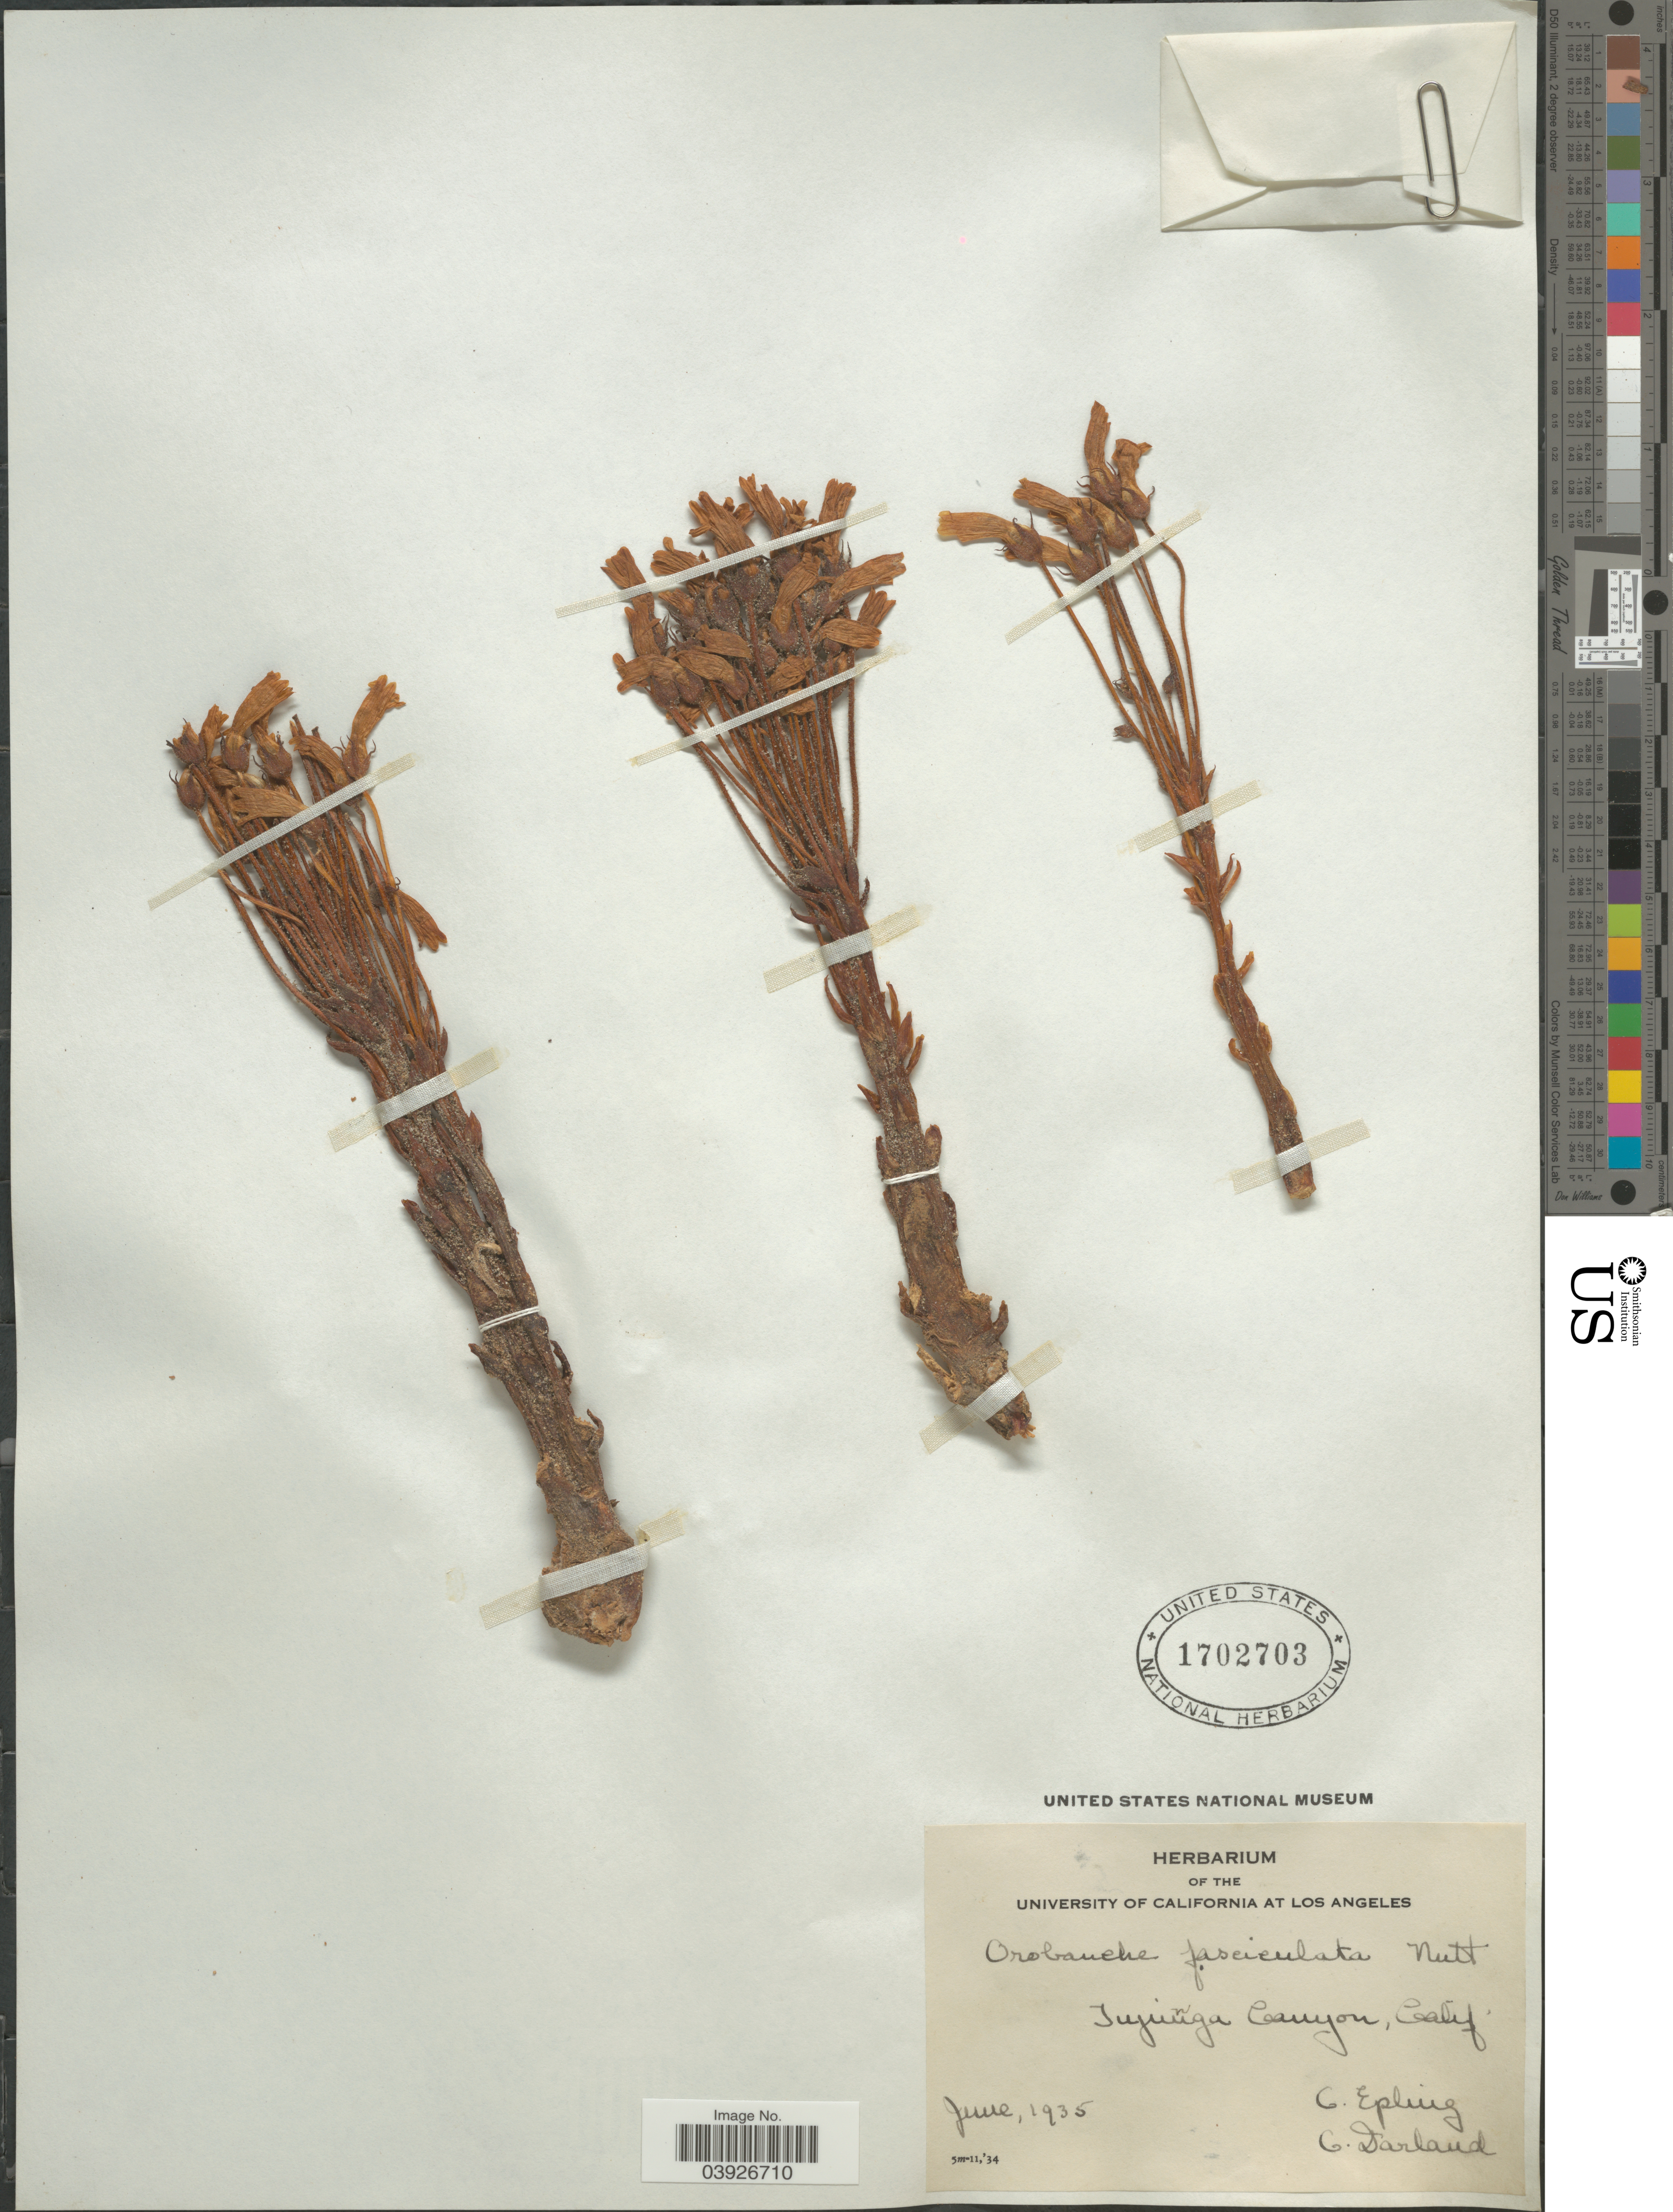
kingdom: Plantae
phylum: Tracheophyta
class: Magnoliopsida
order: Lamiales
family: Orobanchaceae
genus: Aphyllon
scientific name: Aphyllon fasciculatum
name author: (Nutt.) Torr. & A. Gray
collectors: C. C. Epling & C. Darland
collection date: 1935-06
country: United States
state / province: California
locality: Tujunga Canyon.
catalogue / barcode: US 1702703